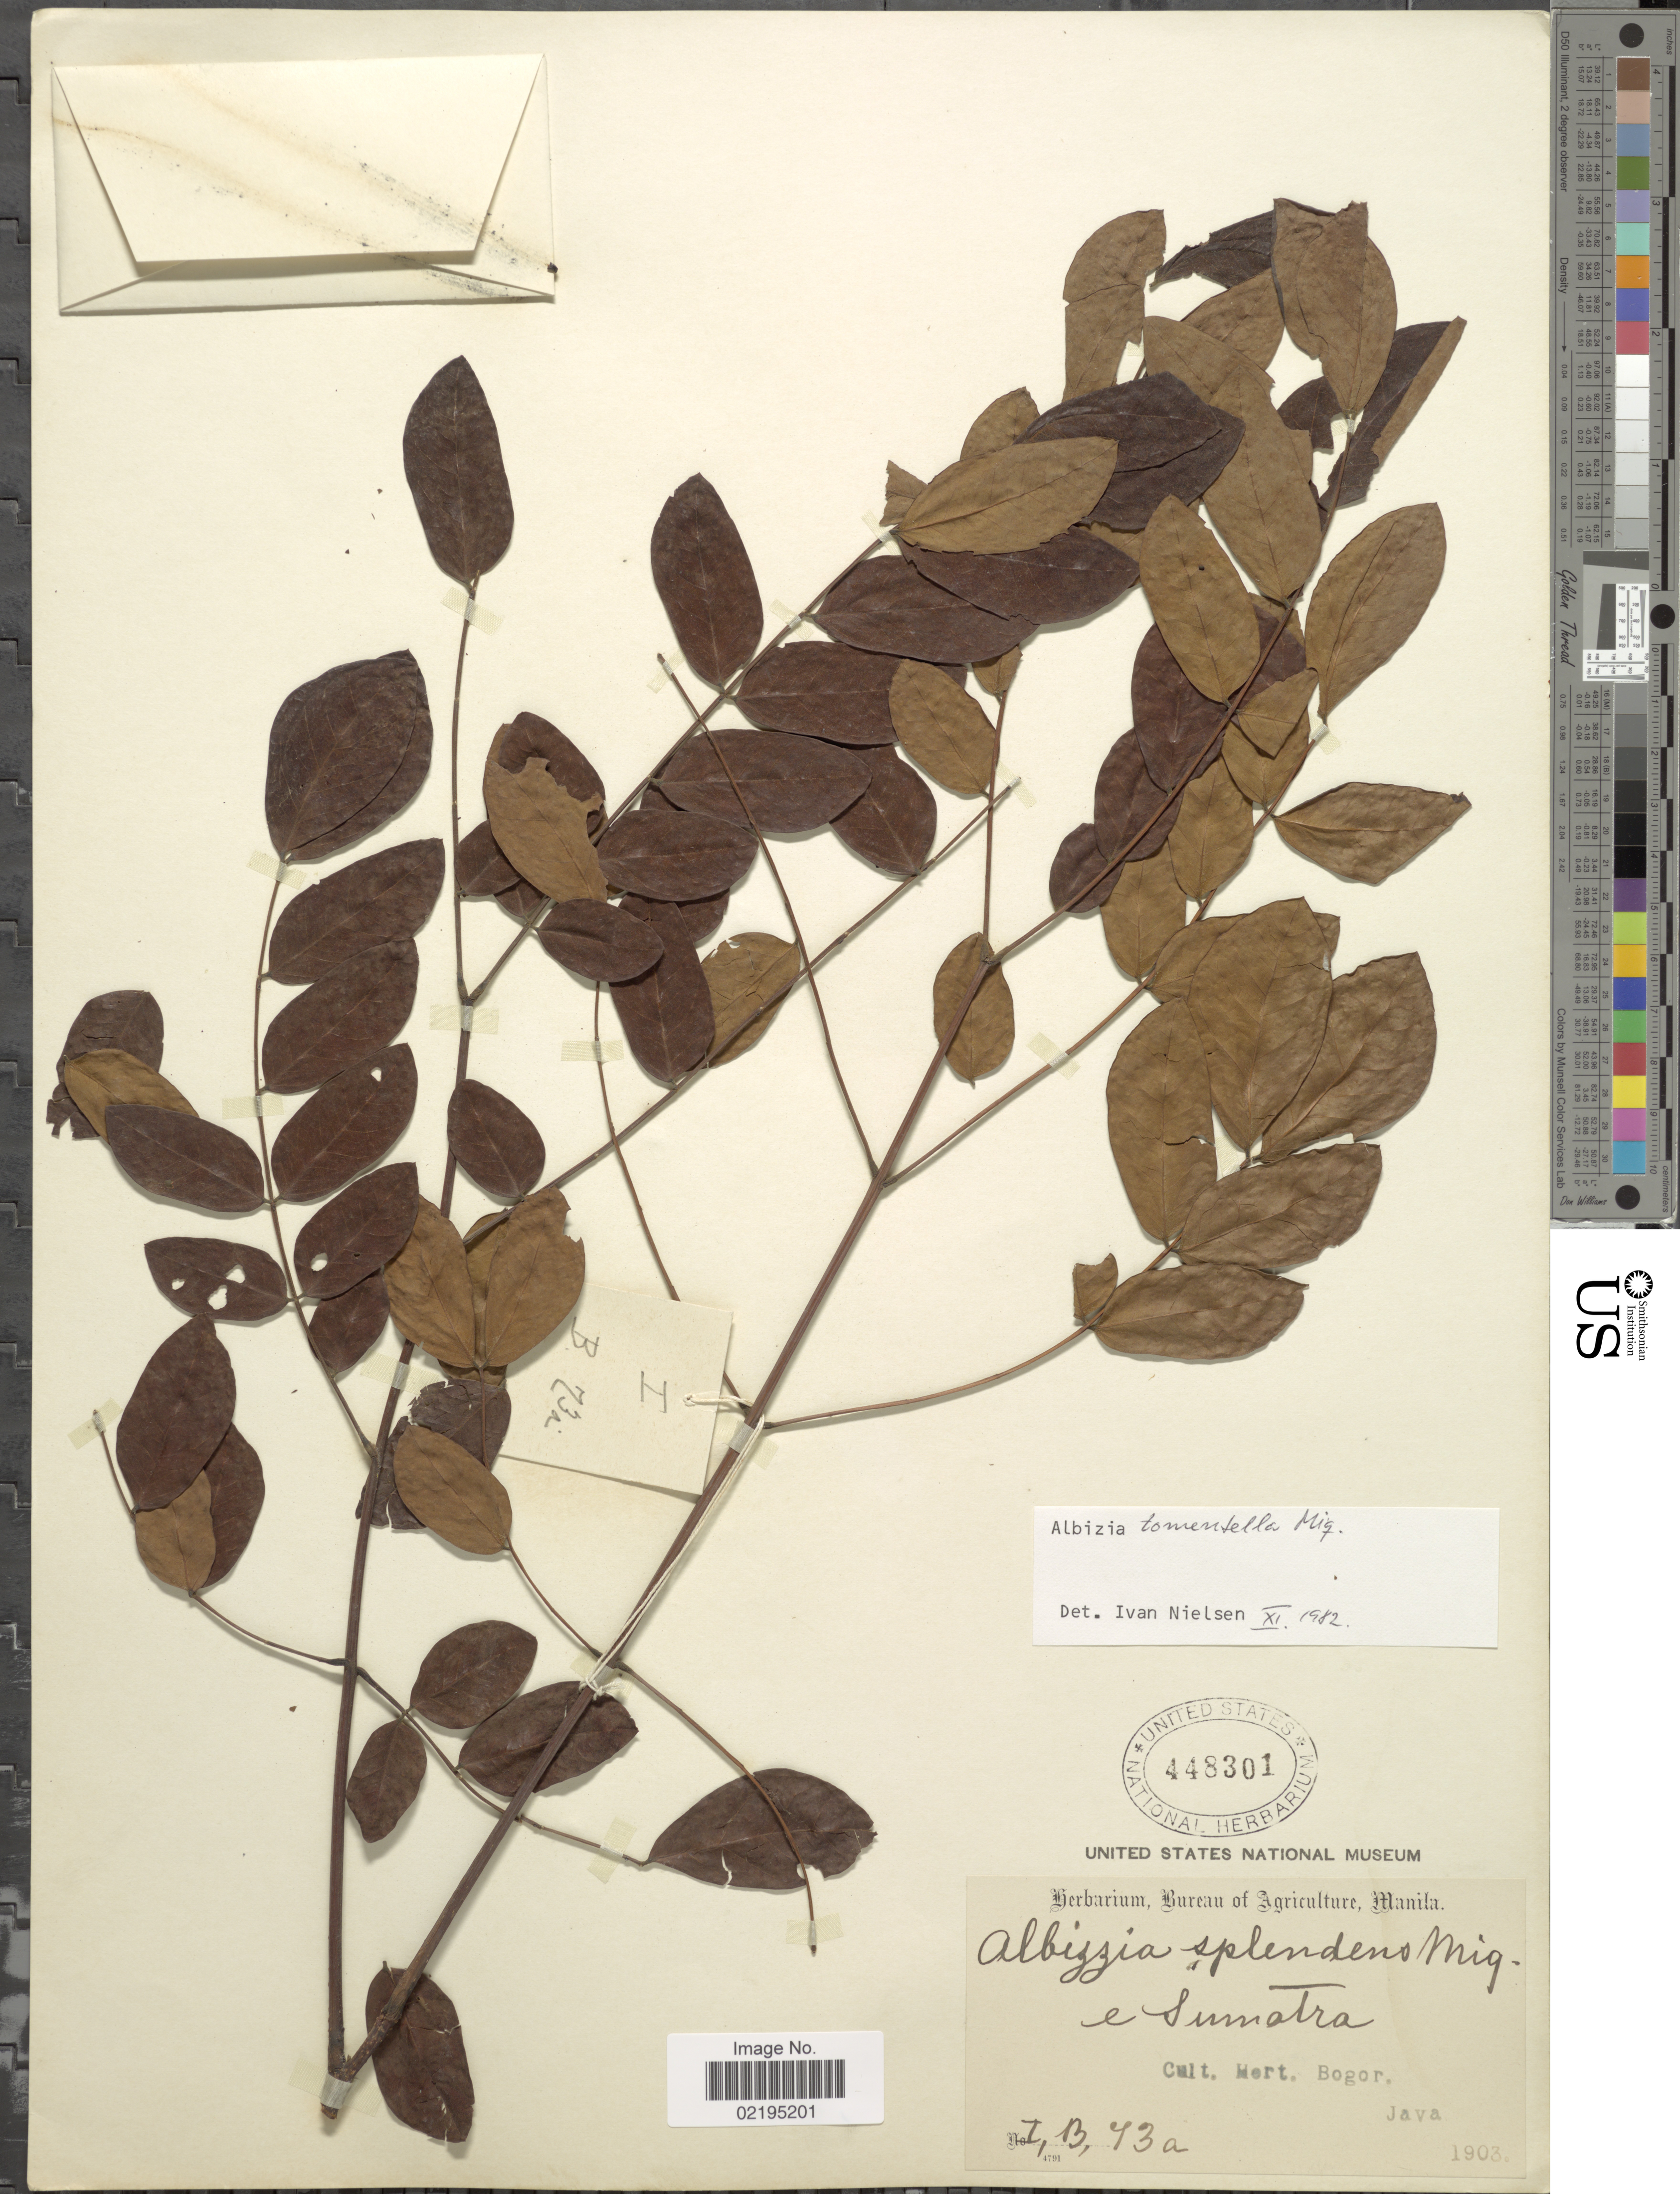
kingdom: Plantae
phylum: Tracheophyta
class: Magnoliopsida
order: Fabales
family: Fabaceae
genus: Albizia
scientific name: Albizia tomentella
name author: Miq.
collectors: ex Herb. Bur. Agric. Manila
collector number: IB73a*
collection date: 1903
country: Indonesia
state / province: Java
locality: E Sumatra. Cult Hort Bogor.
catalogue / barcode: US 448301